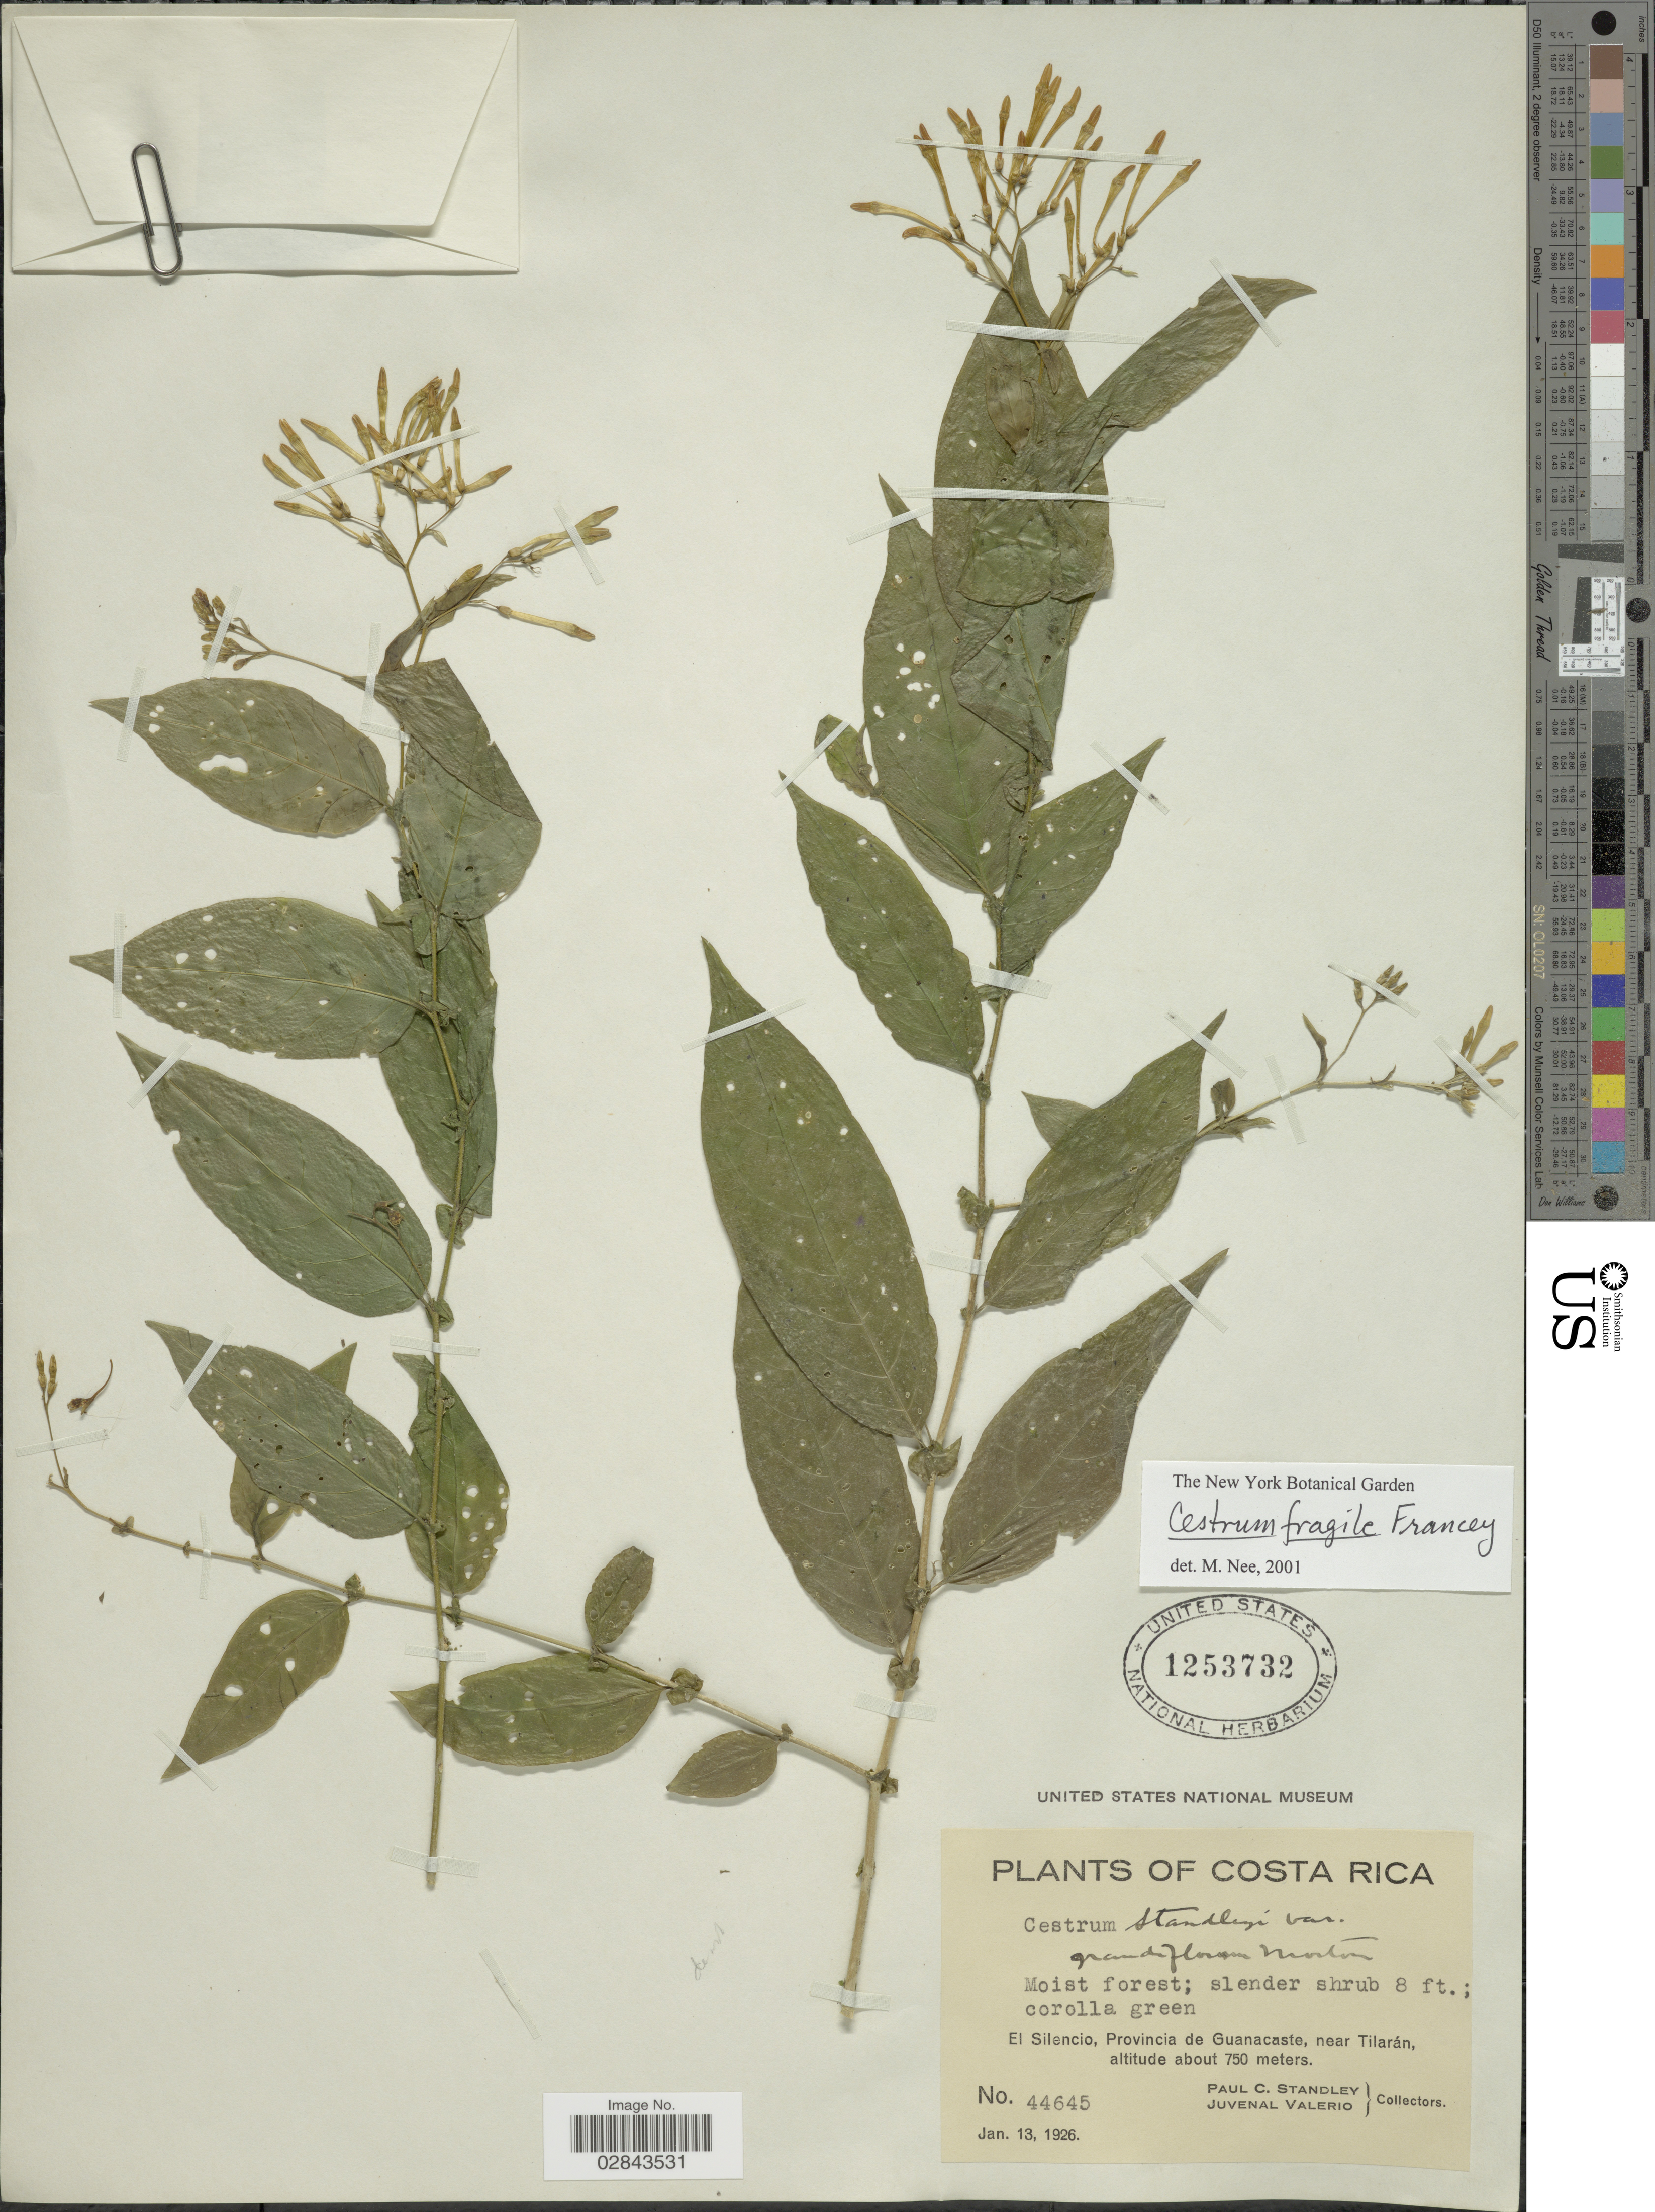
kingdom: Plantae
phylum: Tracheophyta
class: Magnoliopsida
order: Solanales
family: Solanaceae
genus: Cestrum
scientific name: Cestrum fragile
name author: Francey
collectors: P. C. Standley & J. Valerio R.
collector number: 44645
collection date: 1926-01-13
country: Costa Rica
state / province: Guanacaste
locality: El Silencio, Provincia de Guanacaste, near Tilarán.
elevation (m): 750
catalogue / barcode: US 1253732